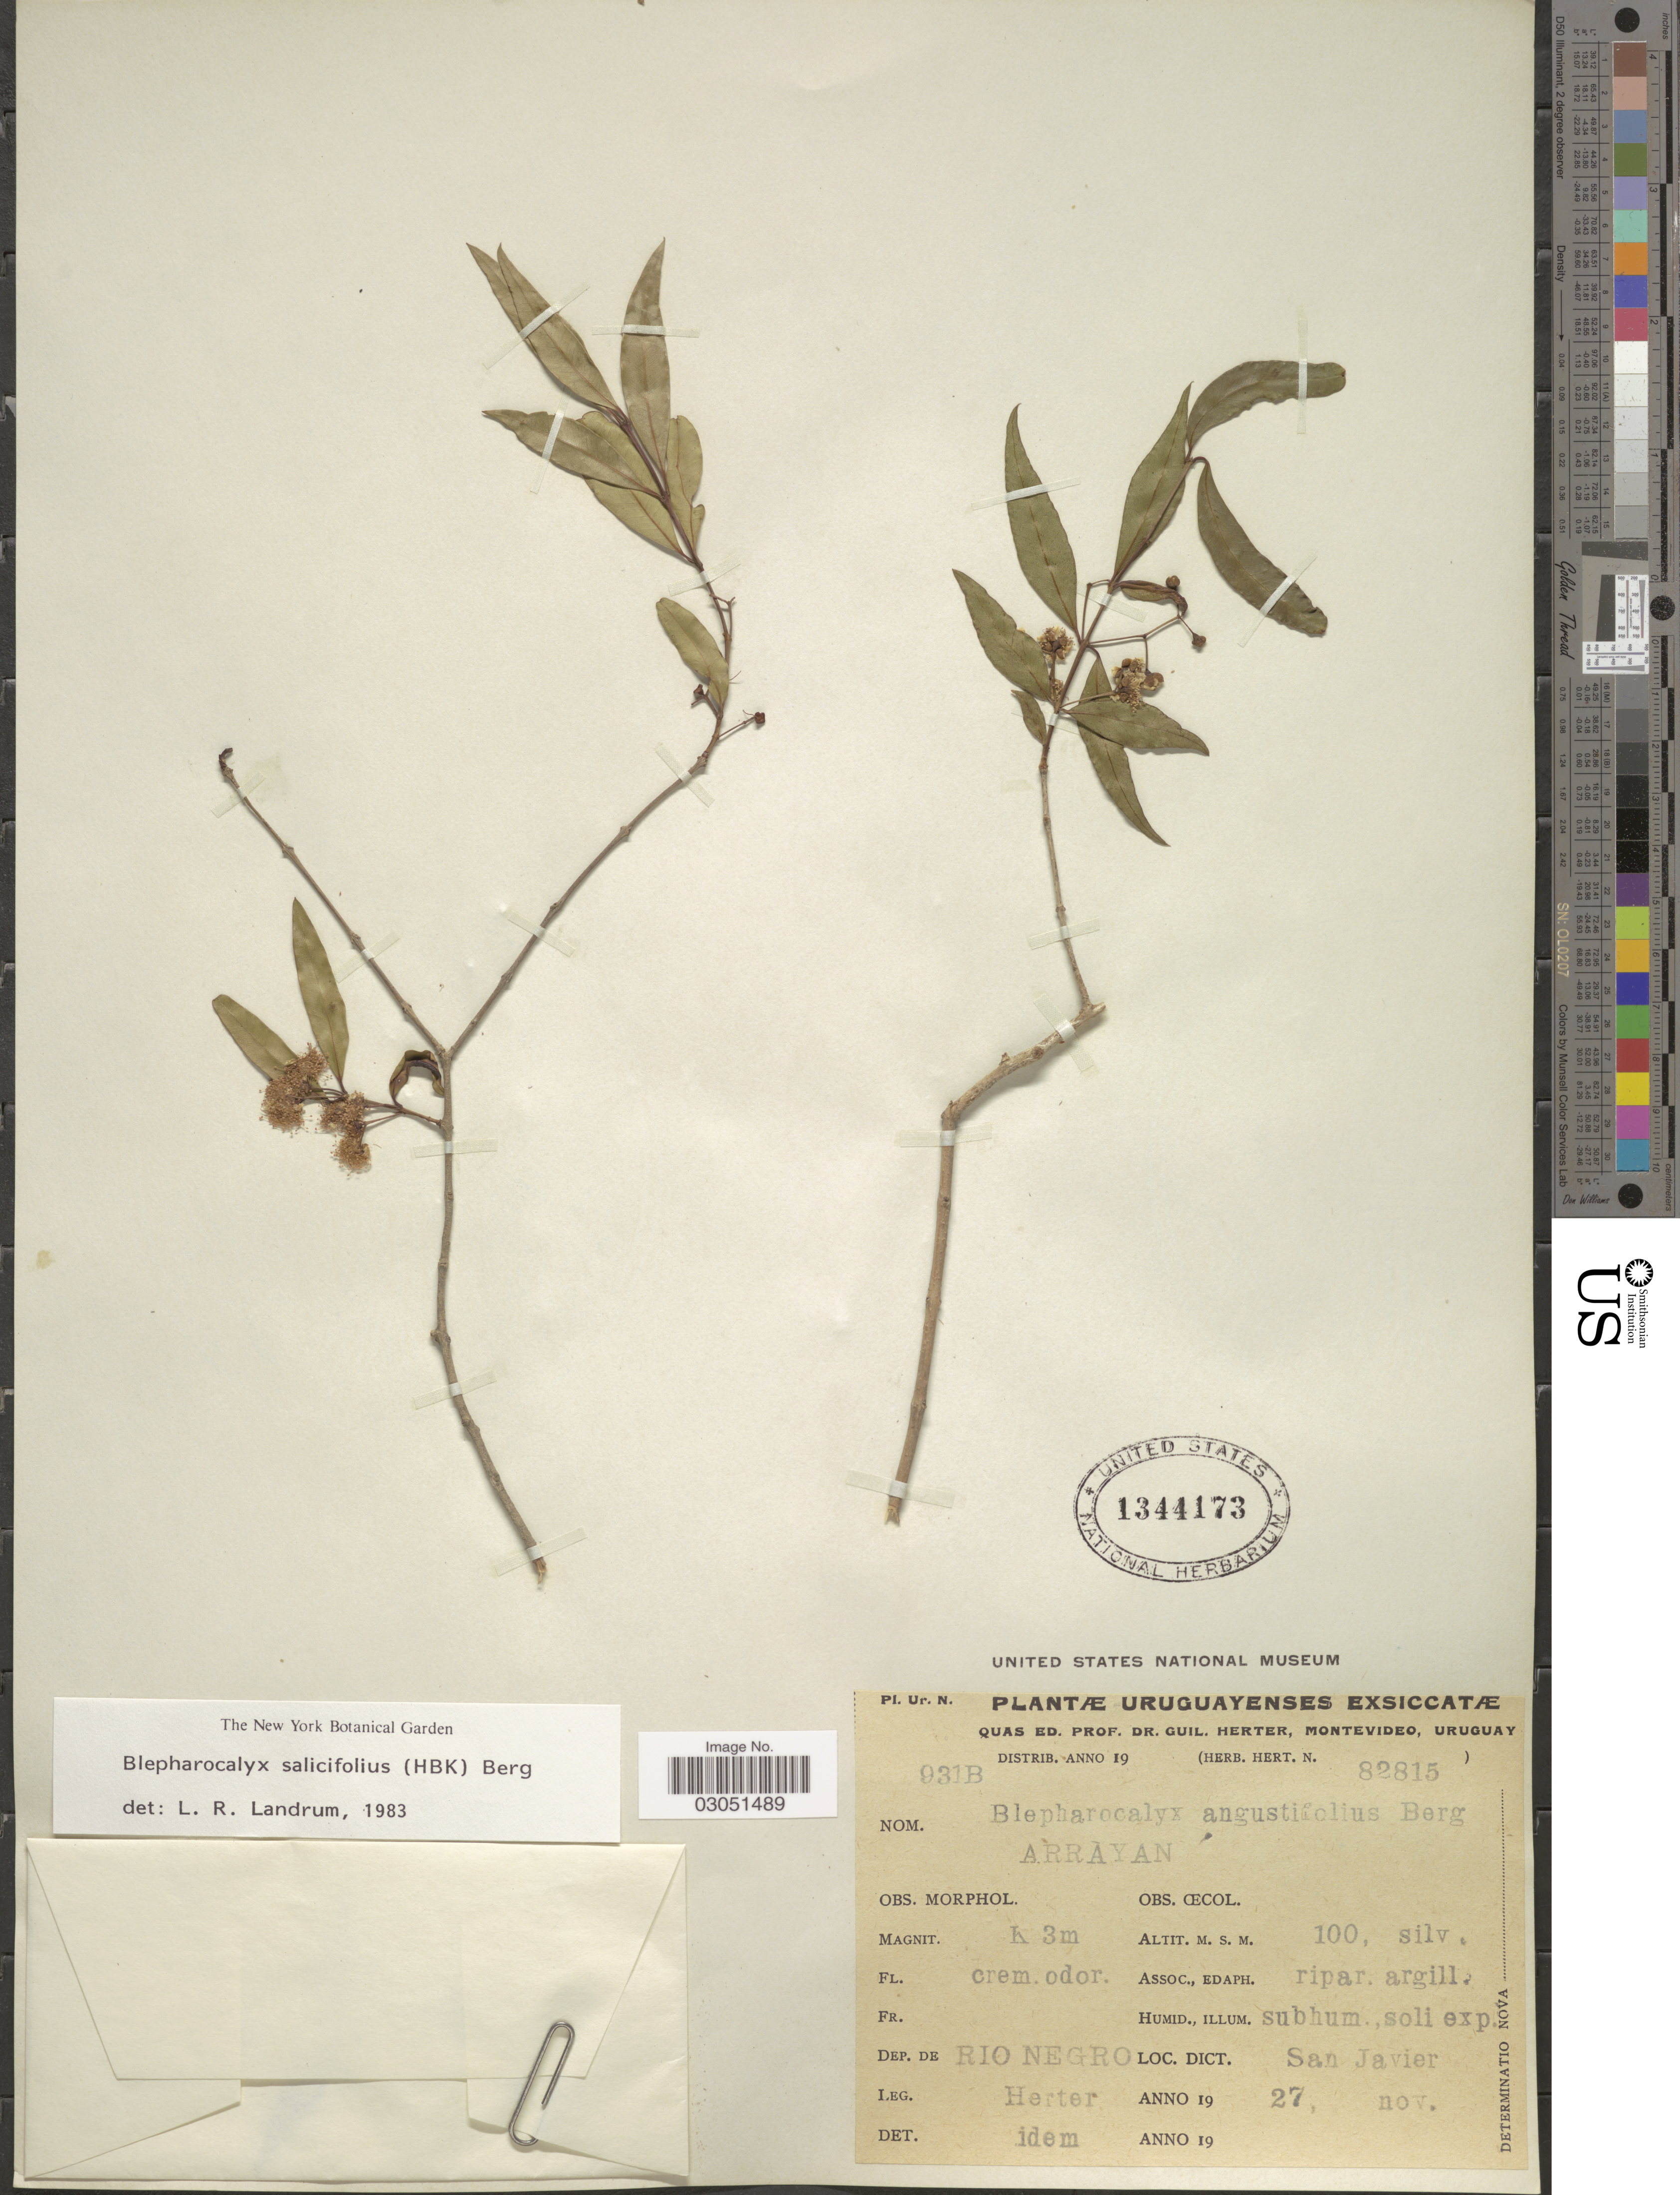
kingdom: Plantae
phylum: Tracheophyta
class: Magnoliopsida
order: Myrtales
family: Myrtaceae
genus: Blepharocalyx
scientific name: Blepharocalyx salicifolius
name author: (Kunth) O. Berg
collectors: G. Herter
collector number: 931B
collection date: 1927-11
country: Uruguay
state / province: Rio Negro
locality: Dep. de Rio Negro, San Javier.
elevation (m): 100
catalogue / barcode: US 1344173